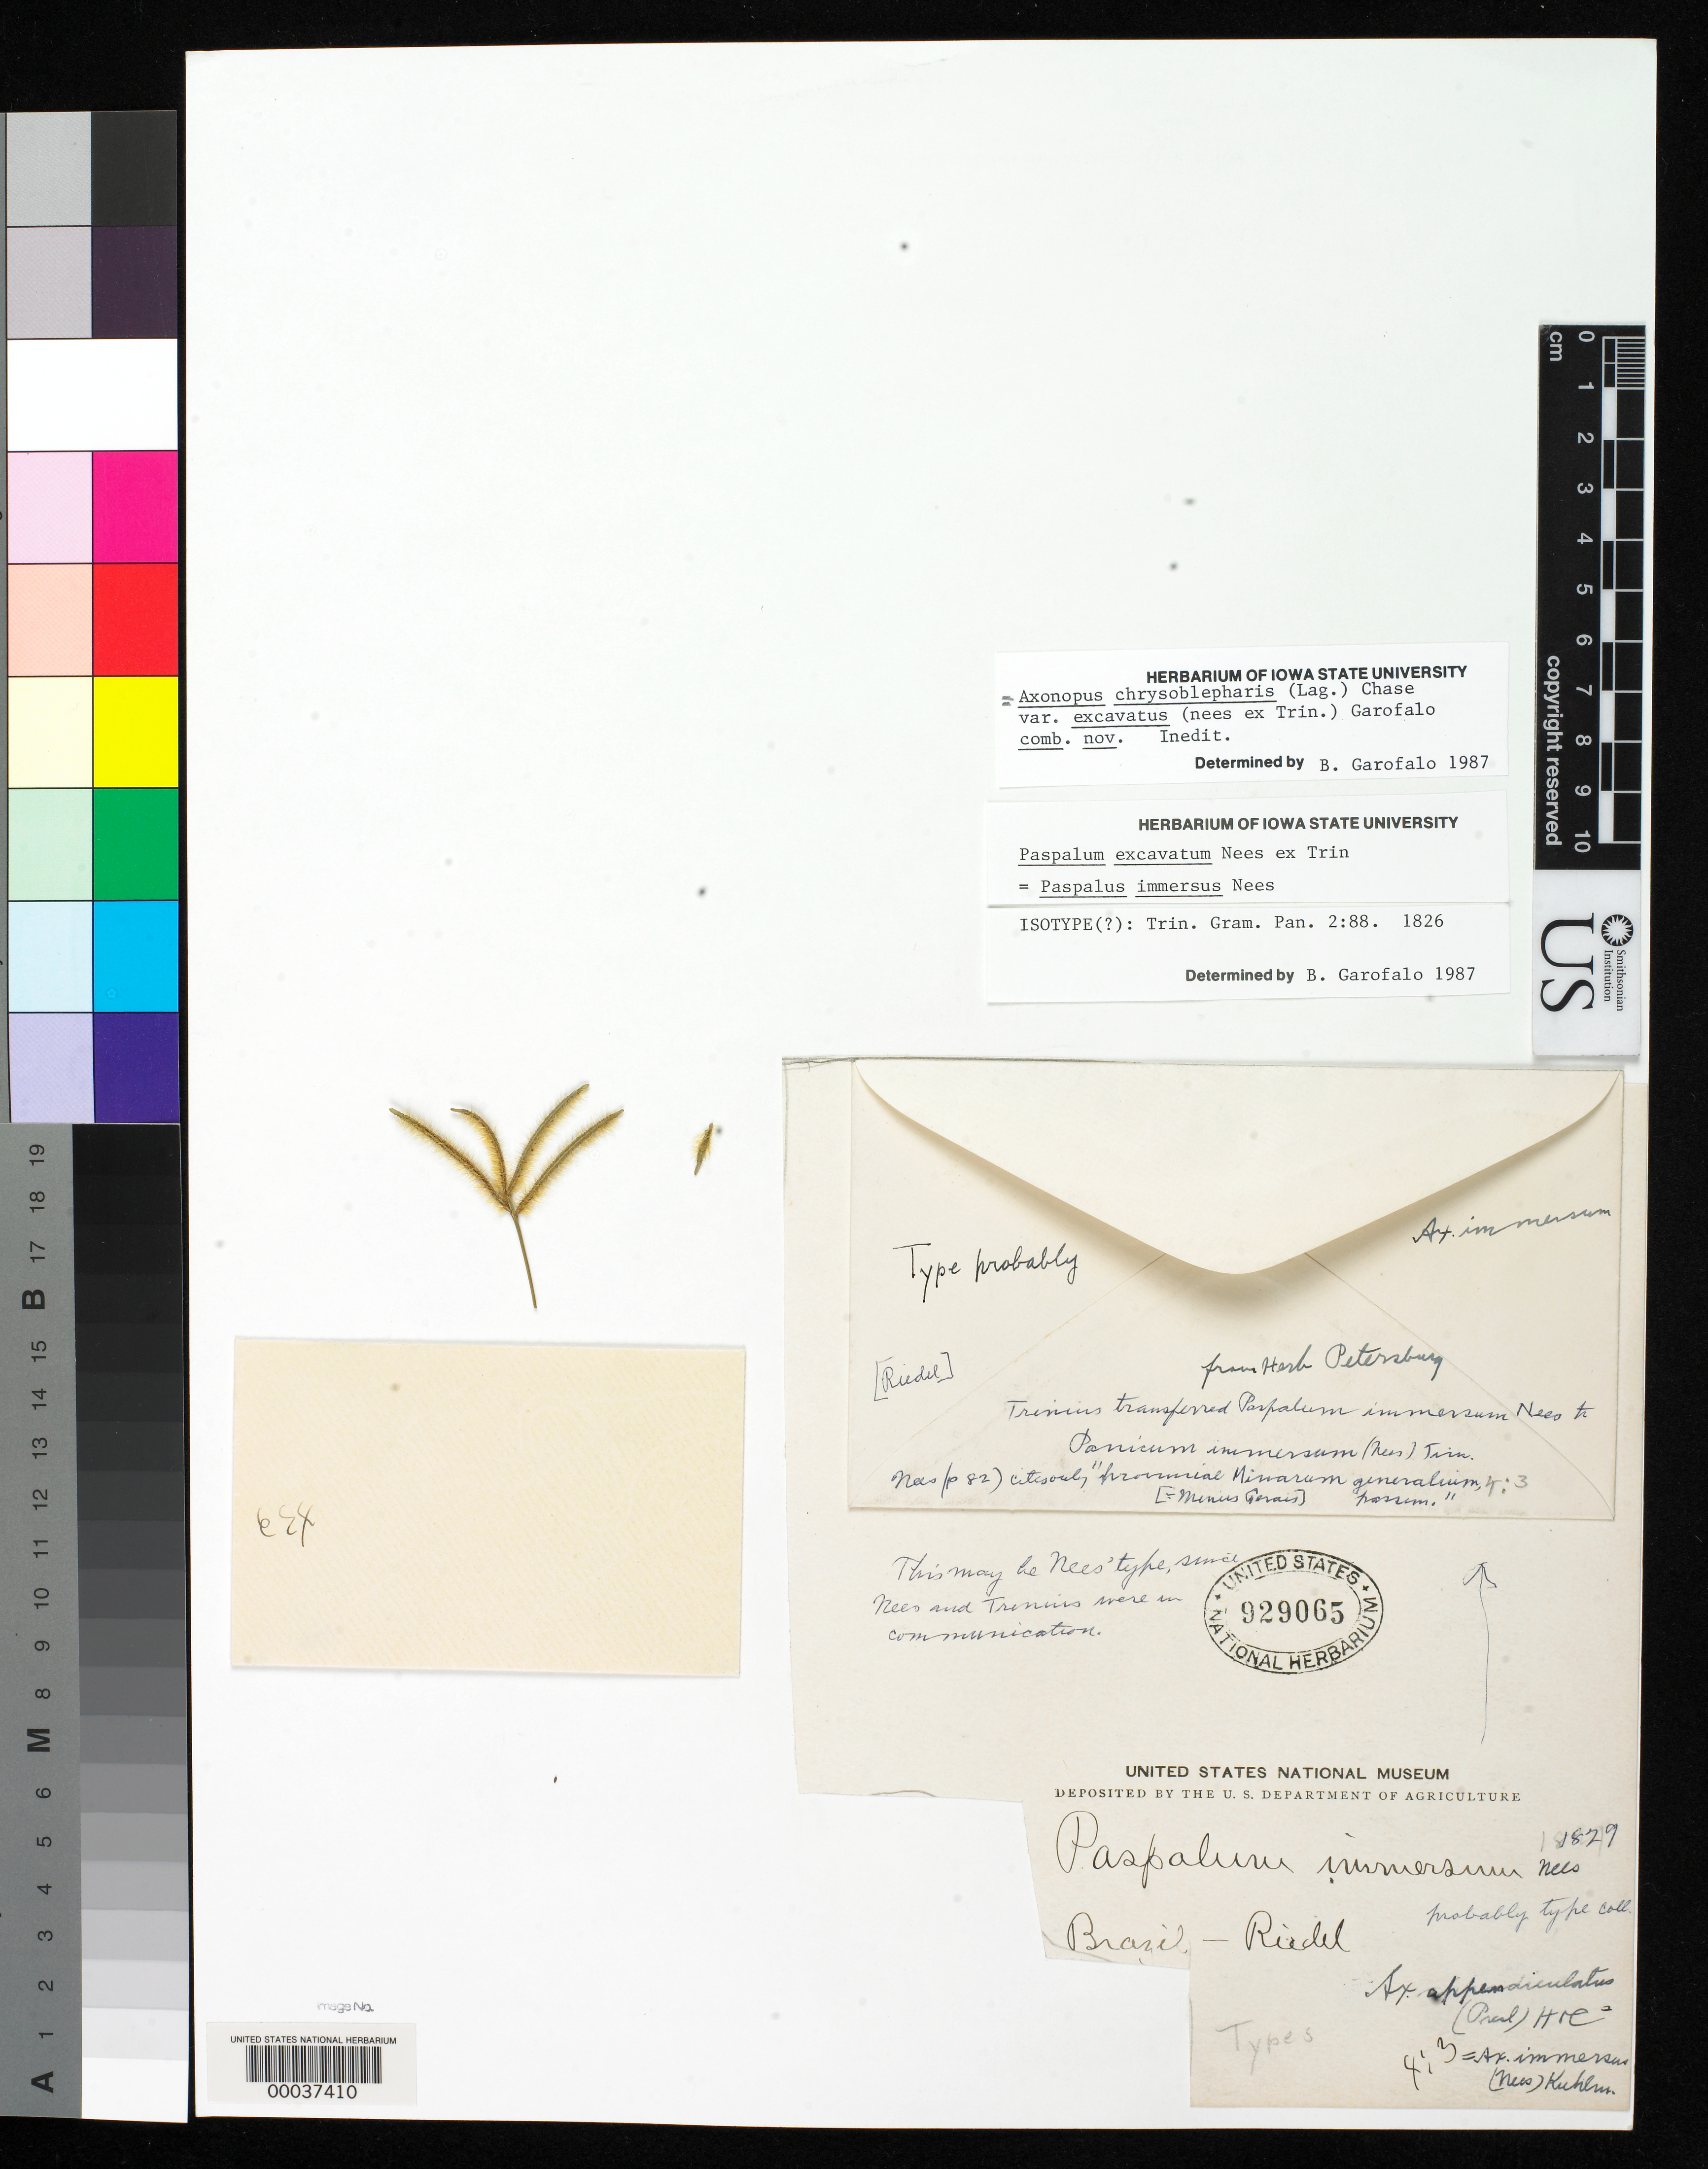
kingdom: Plantae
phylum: Tracheophyta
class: Liliopsida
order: Poales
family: Poaceae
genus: Paspalum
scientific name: Paspalum immersum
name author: Nees in Mart.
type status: Type Fragment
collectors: L. Riedel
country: Brazil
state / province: Minas Gerais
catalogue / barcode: US 929065